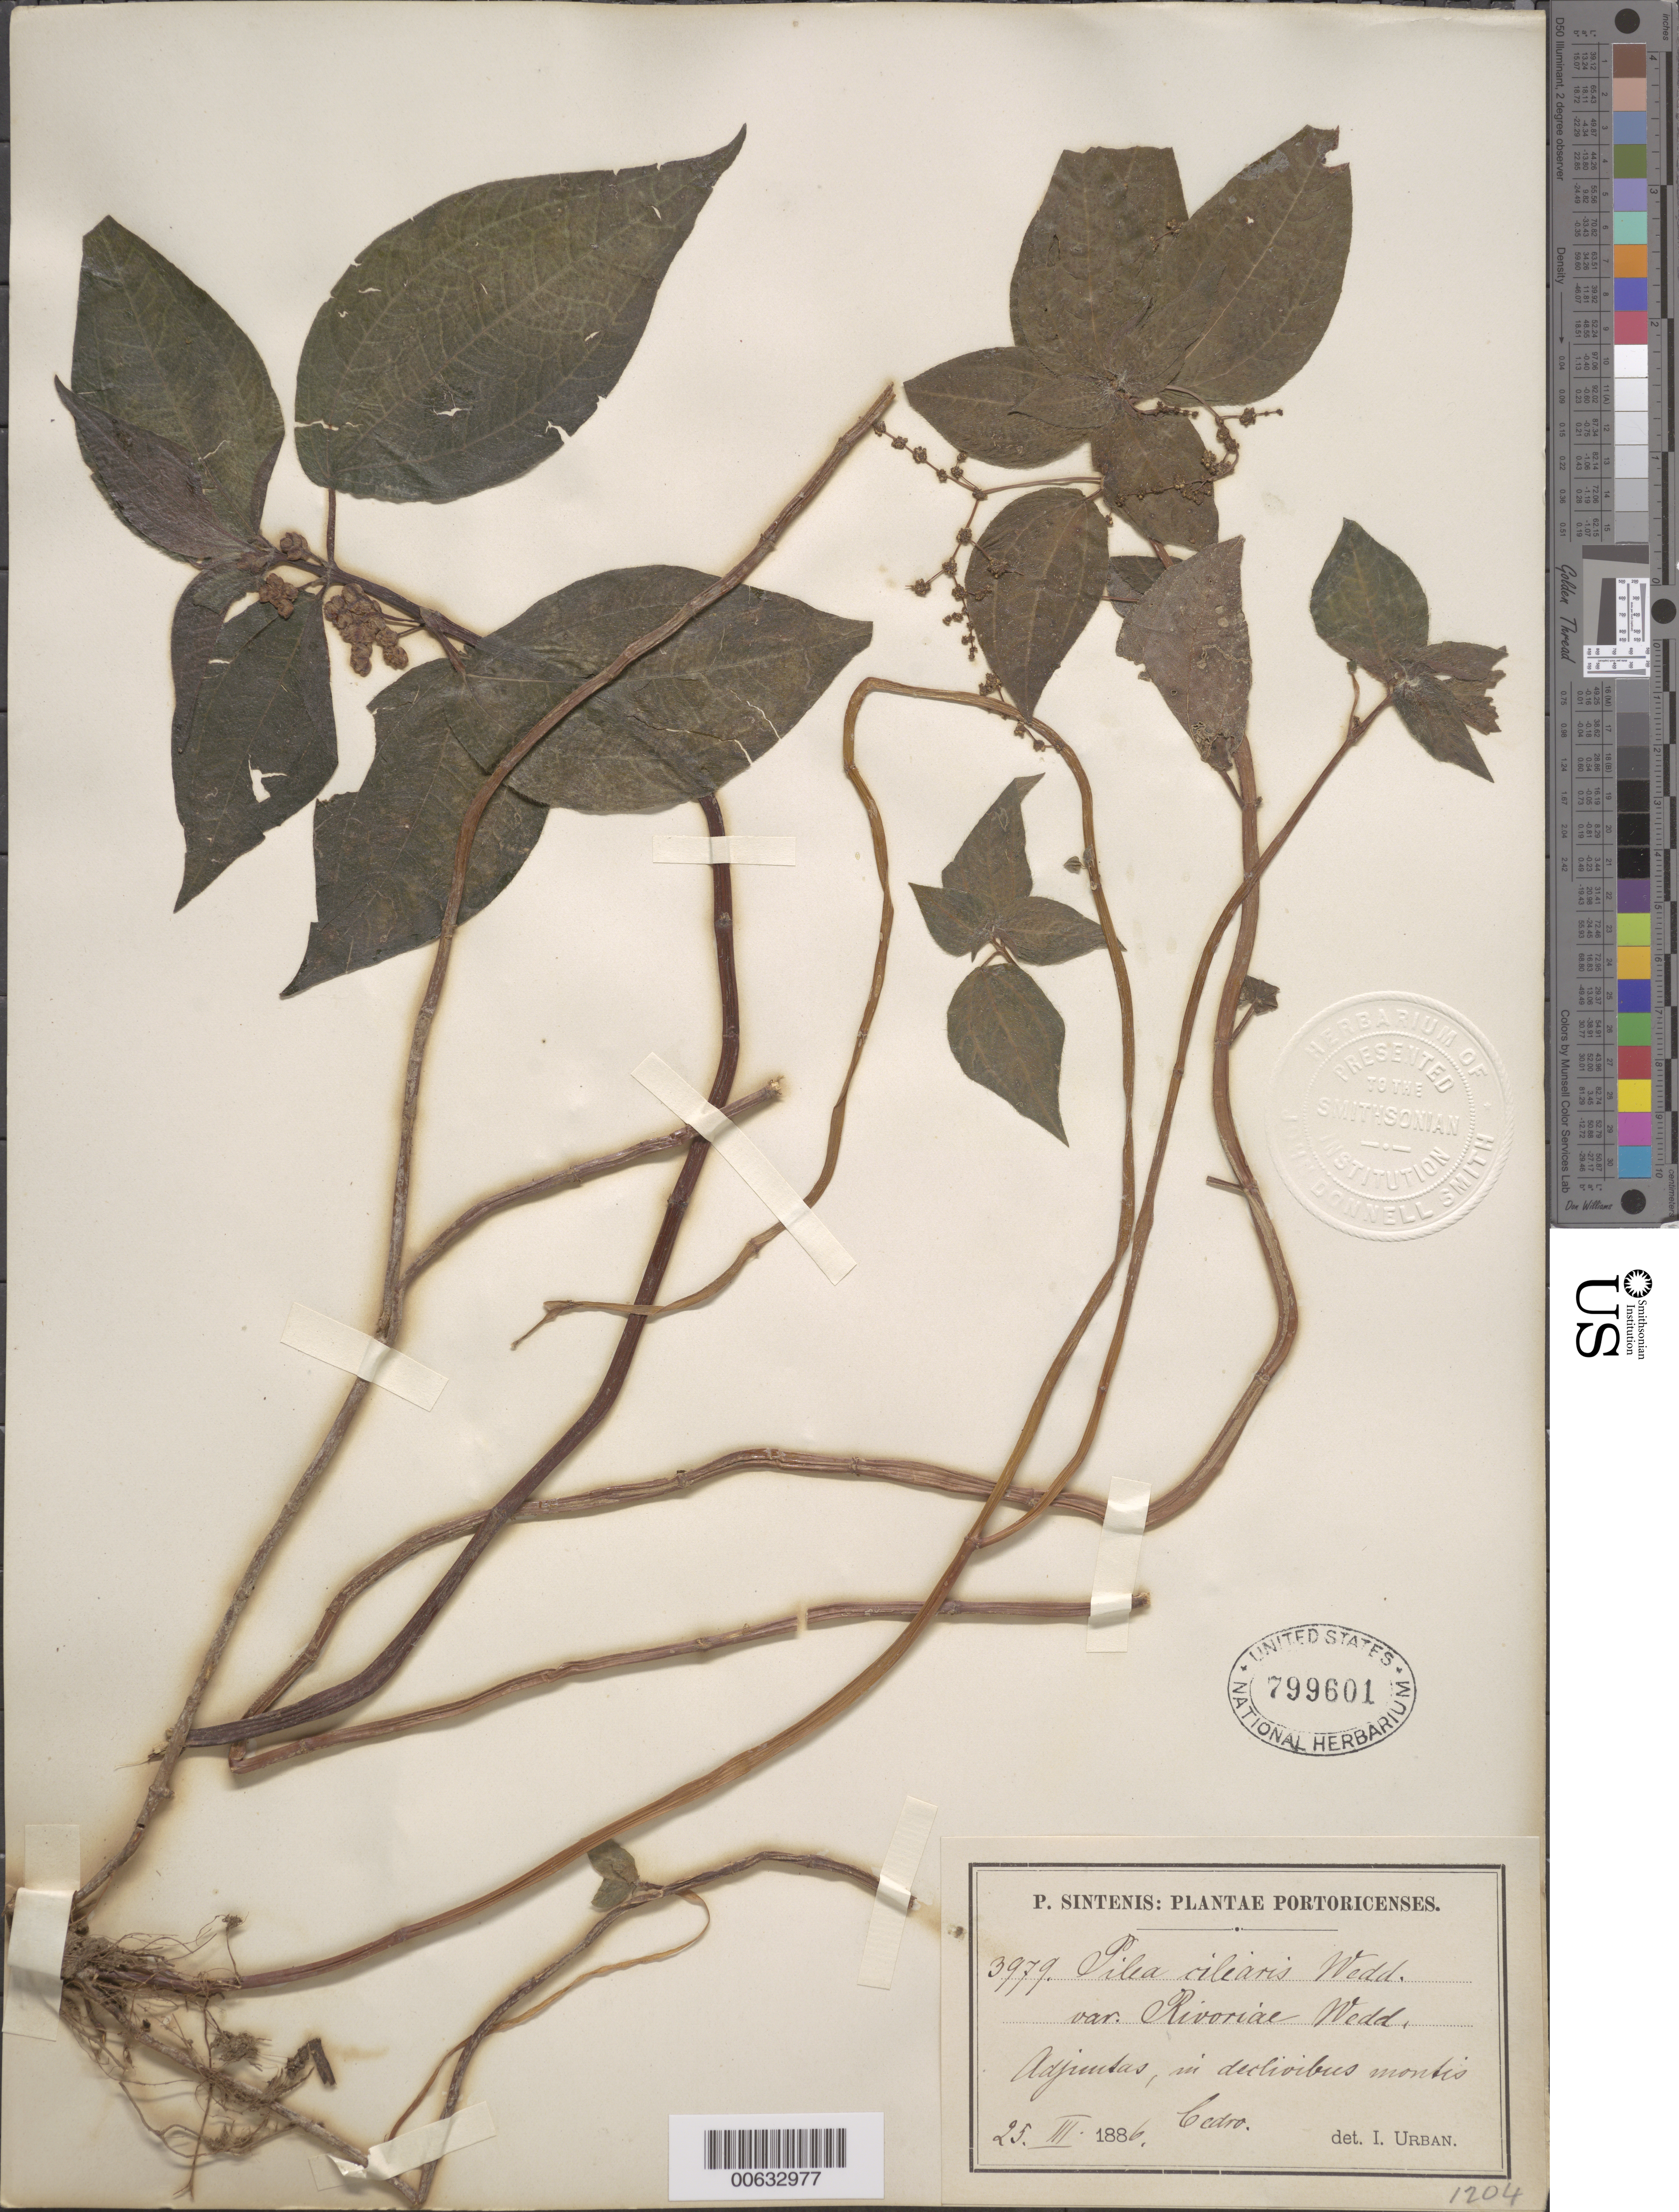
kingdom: Plantae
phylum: Tracheophyta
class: Magnoliopsida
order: Rosales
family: Urticaceae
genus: Pilea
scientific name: Pilea parietaria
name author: (L.) Blume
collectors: P. Sintenis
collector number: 3979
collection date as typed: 25 Mar 1886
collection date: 1886-03-25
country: Puerto Rico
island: Greater Antilles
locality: Adjuntas, in declivibus montis.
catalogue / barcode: US 799601